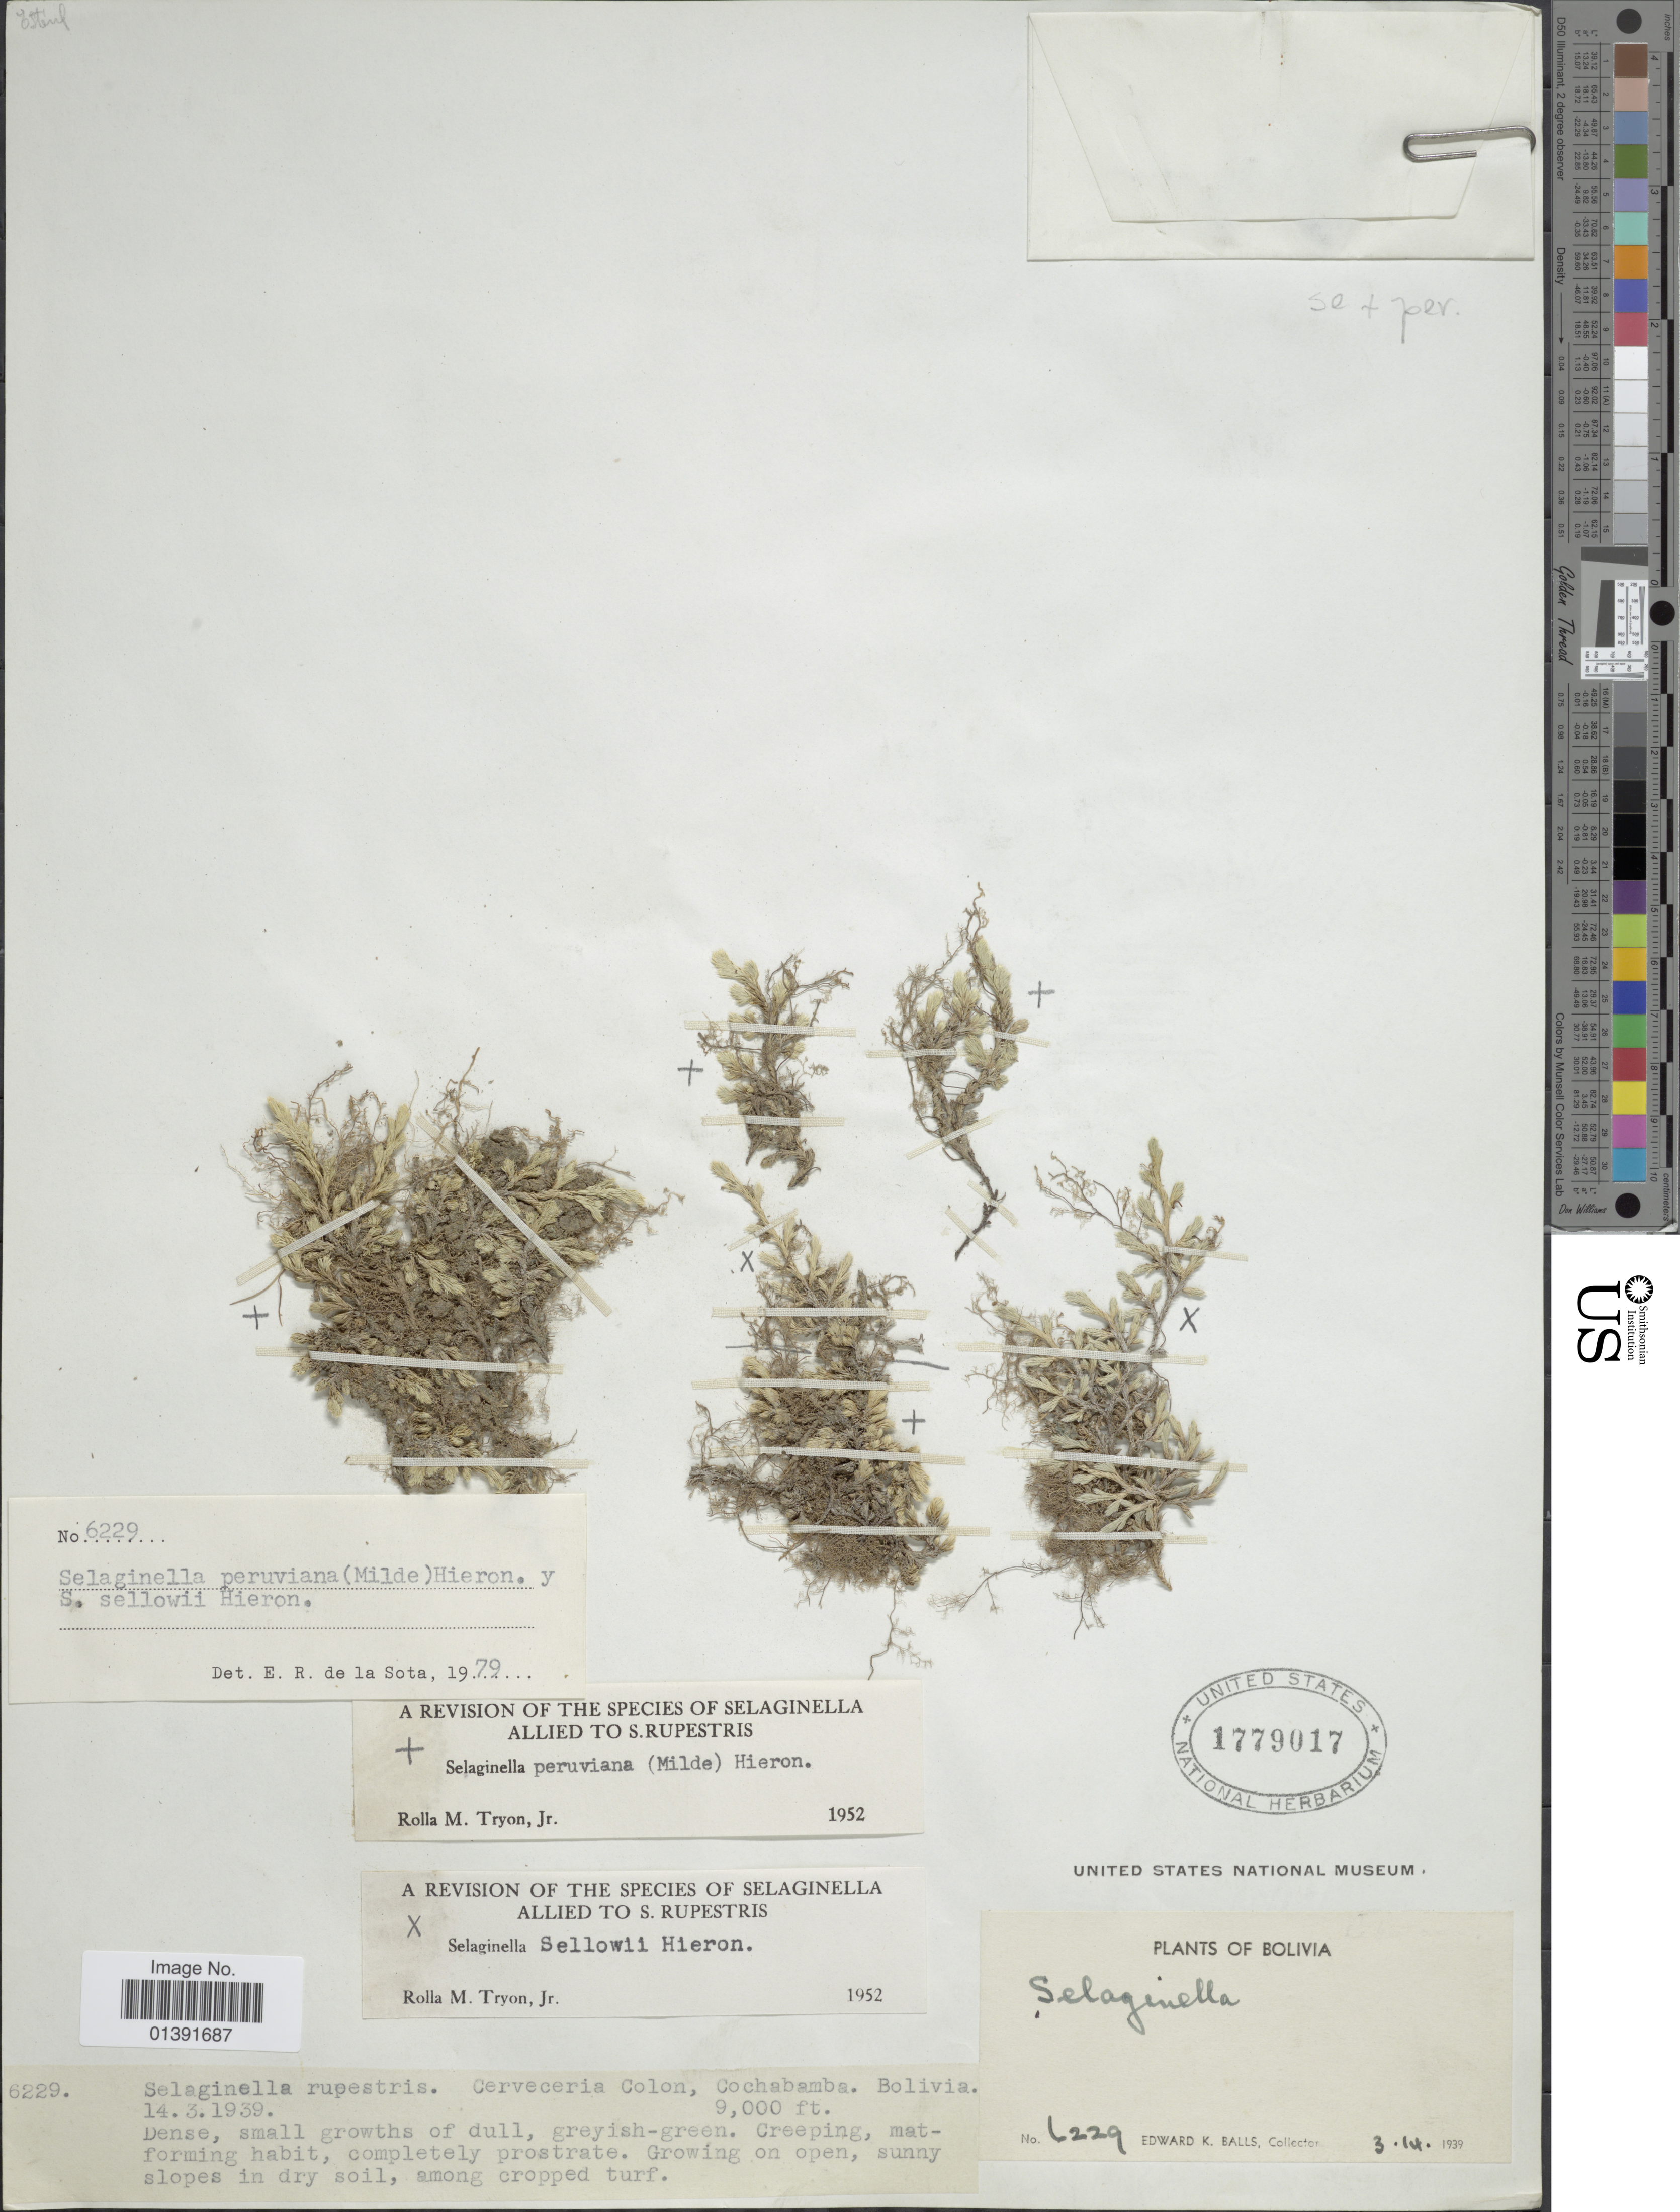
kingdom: Plantae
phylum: Tracheophyta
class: Lycopodiopsida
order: Selaginellales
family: Selaginellaceae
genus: Selaginella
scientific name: Selaginella sellowii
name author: Hieron.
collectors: E. K. Balls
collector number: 6229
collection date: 1939-03-14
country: Bolivia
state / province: Cochabamba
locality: Cerveceria Colon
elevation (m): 2743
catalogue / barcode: US 1779017